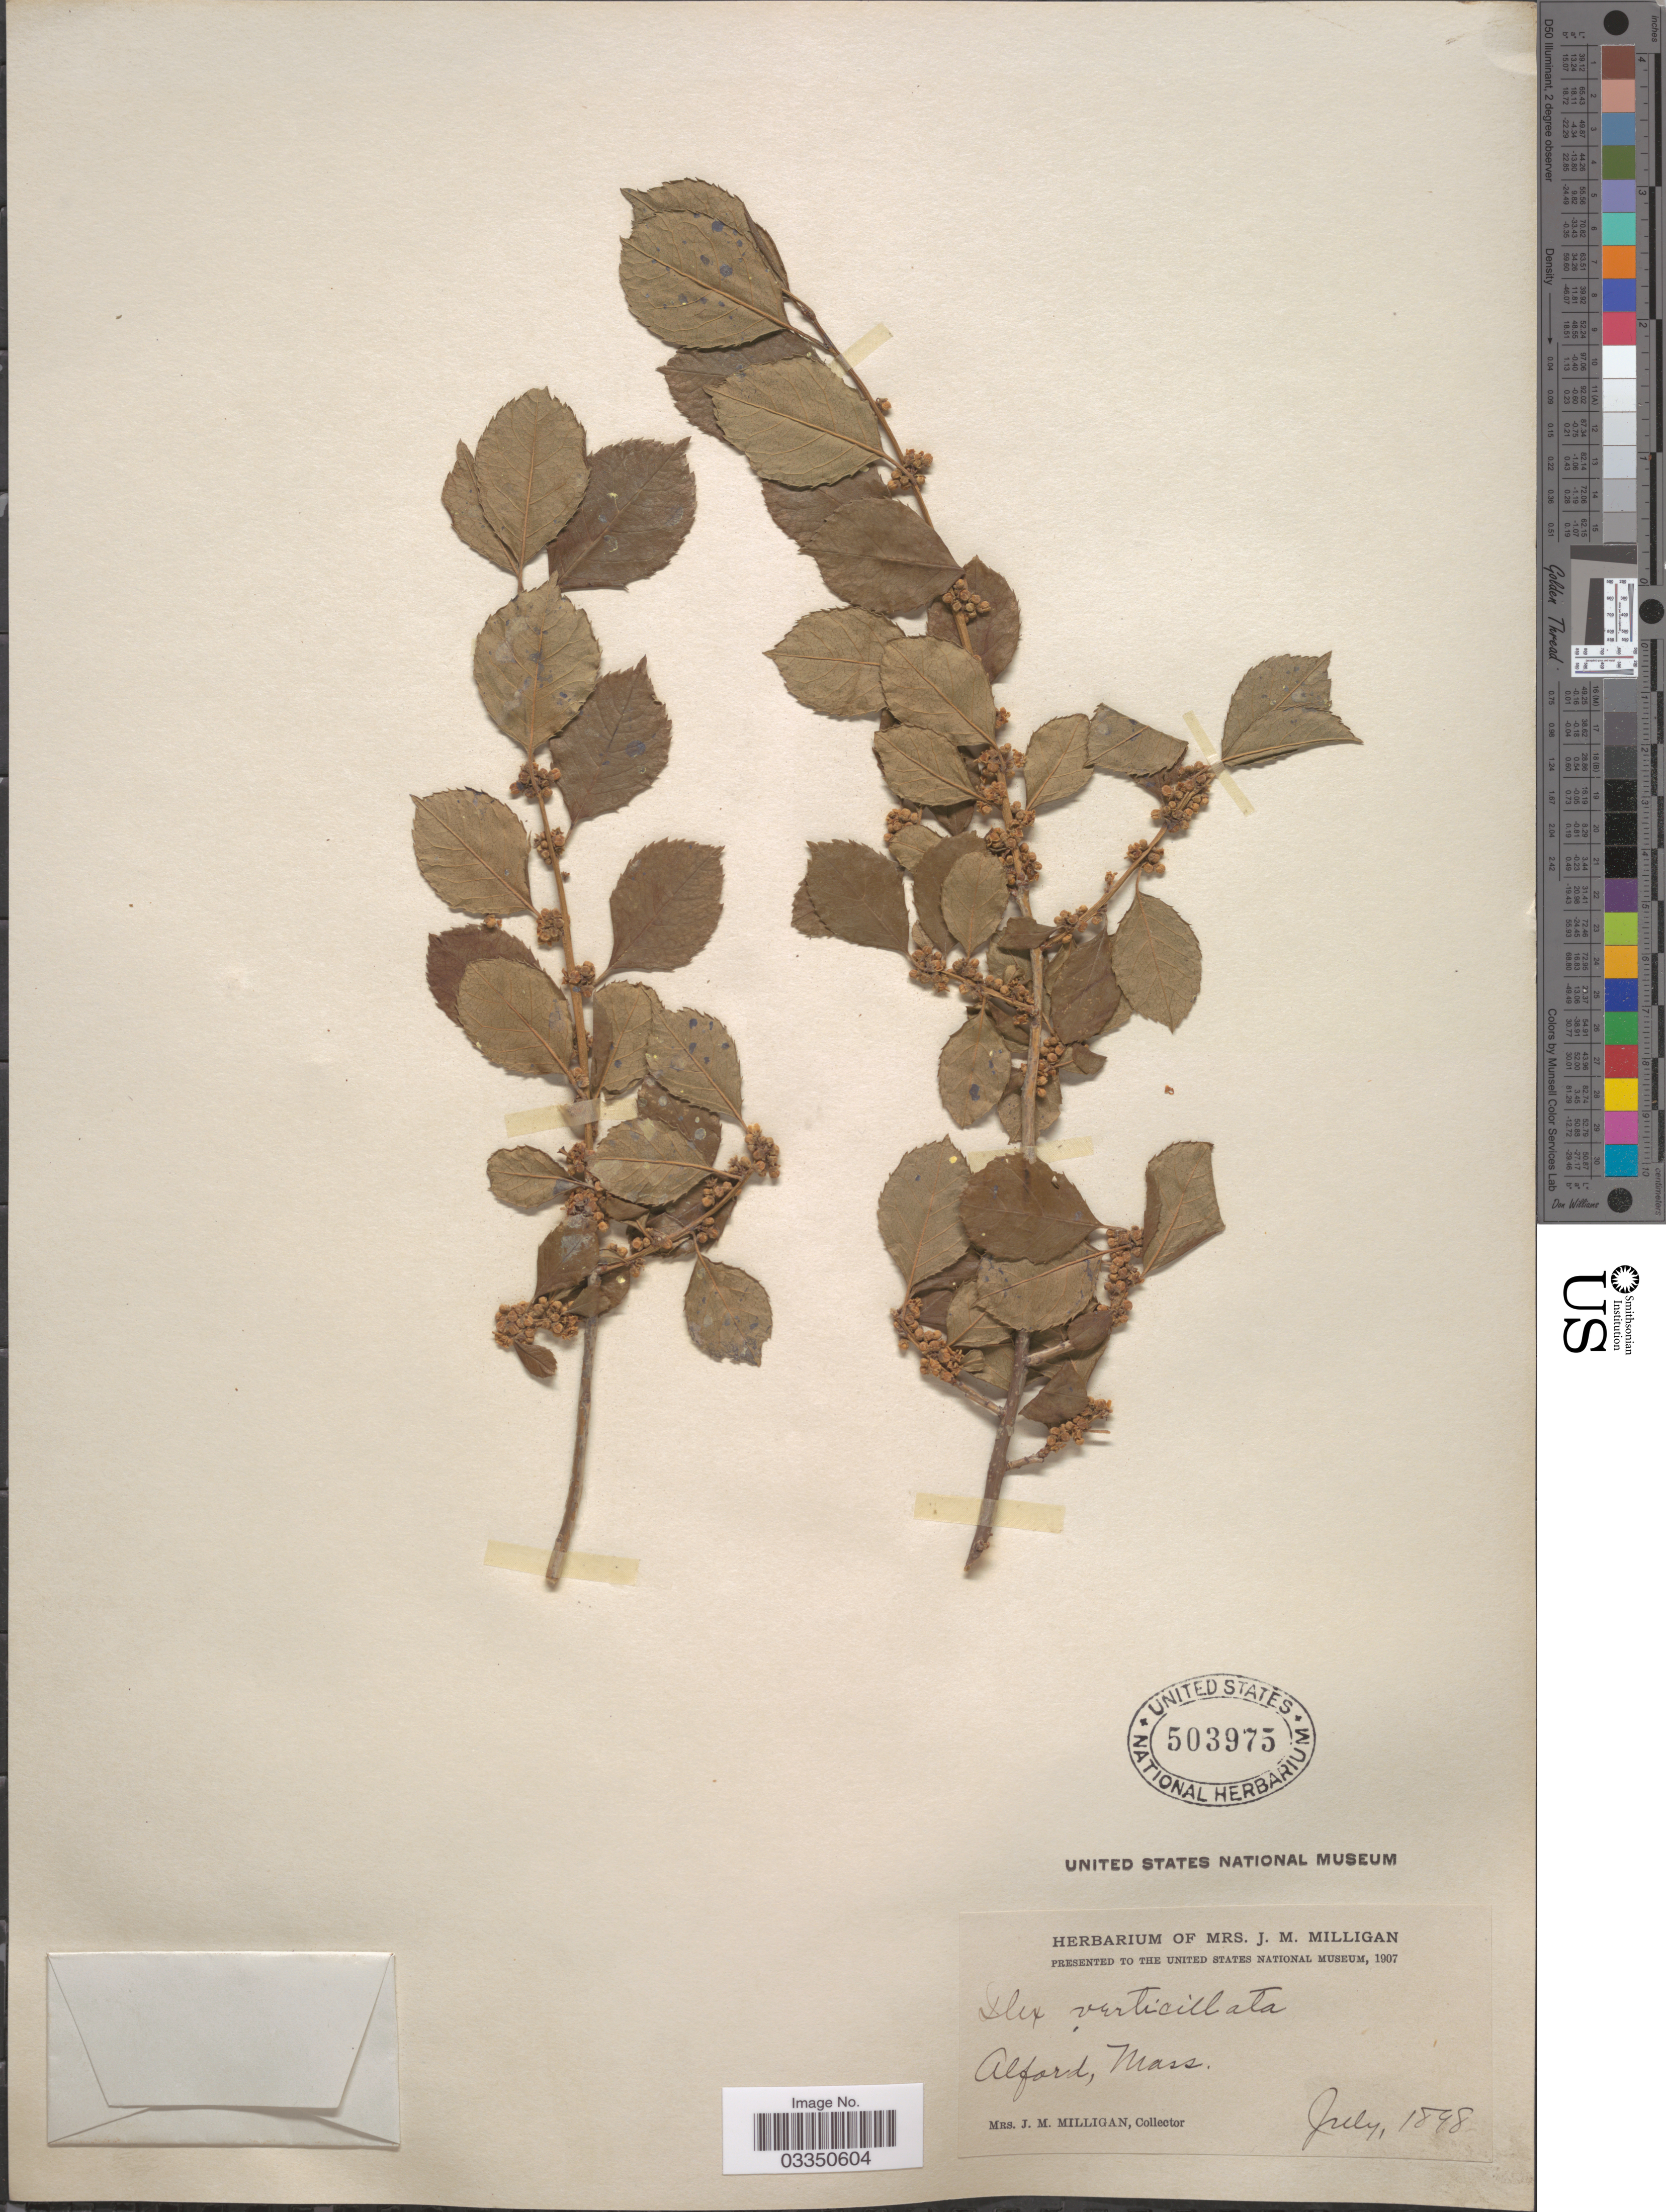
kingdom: Plantae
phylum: Tracheophyta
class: Magnoliopsida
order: Aquifoliales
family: Aquifoliaceae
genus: Ilex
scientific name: Ilex verticillata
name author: (L.) A. Gray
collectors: J. Milligan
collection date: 1898-07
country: United States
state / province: Massachusetts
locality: Alford.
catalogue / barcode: US 503975